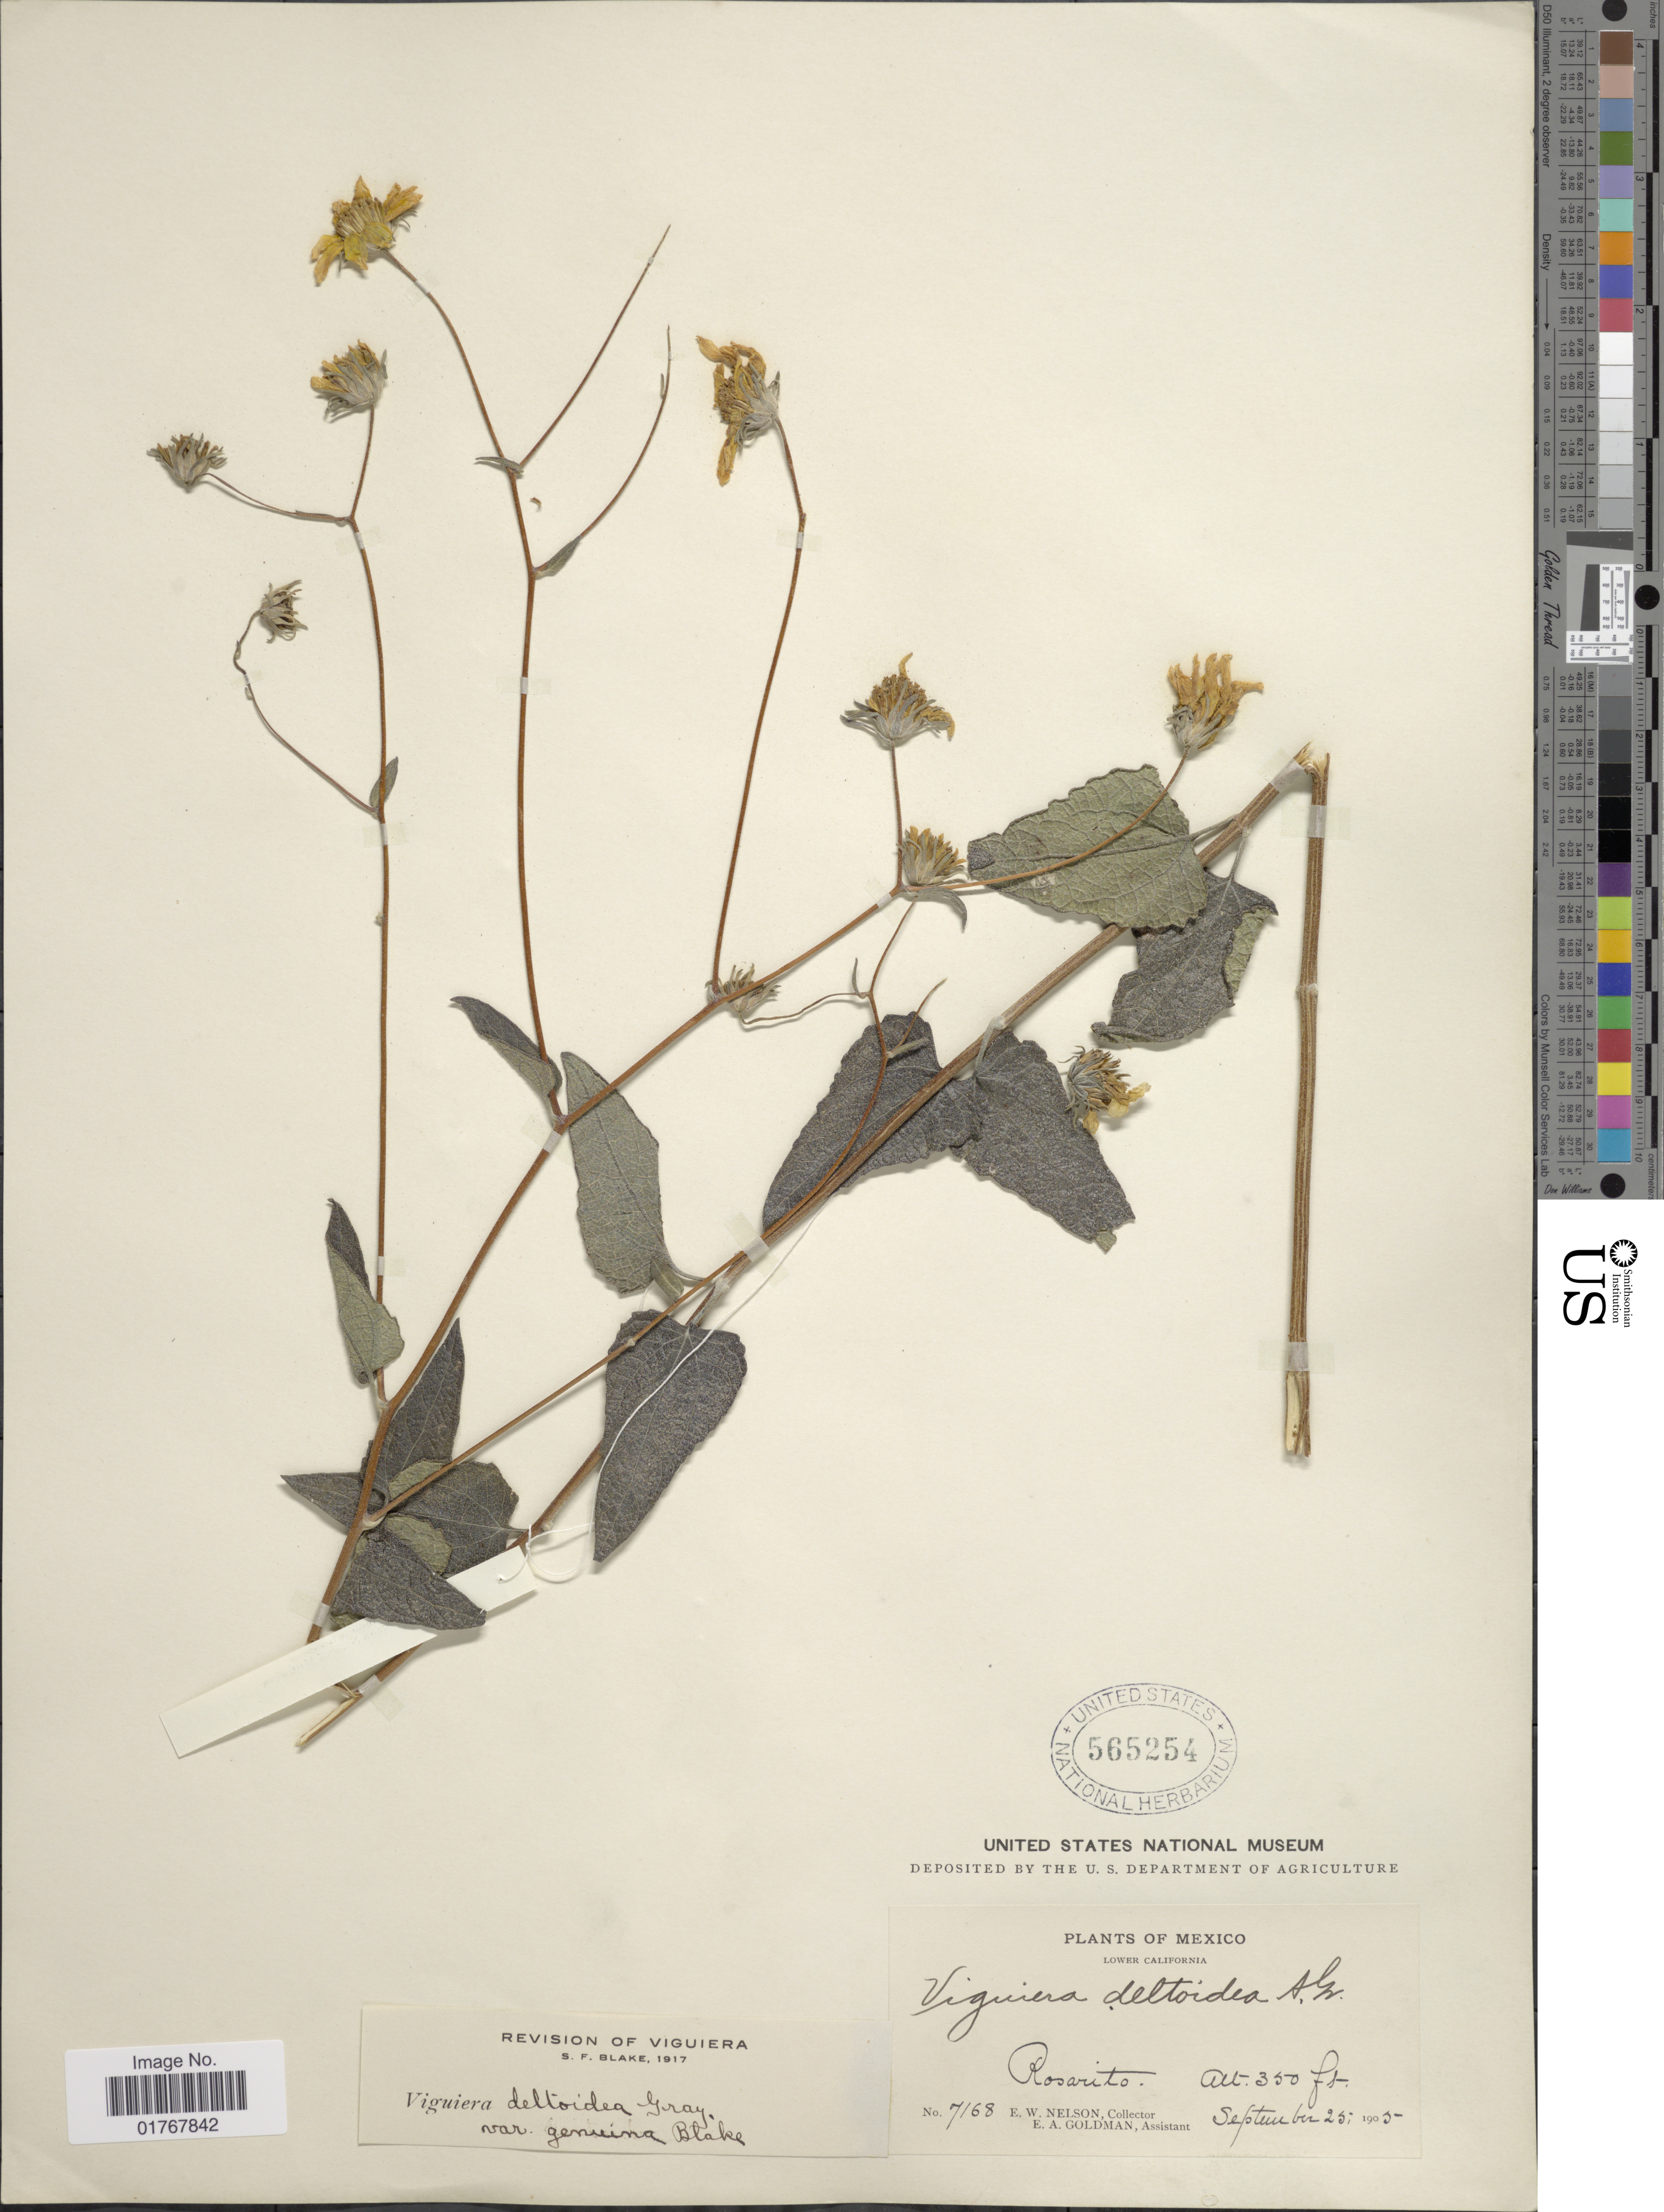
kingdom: Plantae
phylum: Tracheophyta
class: Magnoliopsida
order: Asterales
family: Asteraceae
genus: Viguiera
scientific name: Viguiera deltoidea var. genuina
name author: S.F. Blake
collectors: E. W. Nelson & E. A. Goldman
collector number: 7168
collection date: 1905-09-25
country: Mexico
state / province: Baja California Sur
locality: Lower California, Rosarito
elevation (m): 107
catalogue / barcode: US 565254